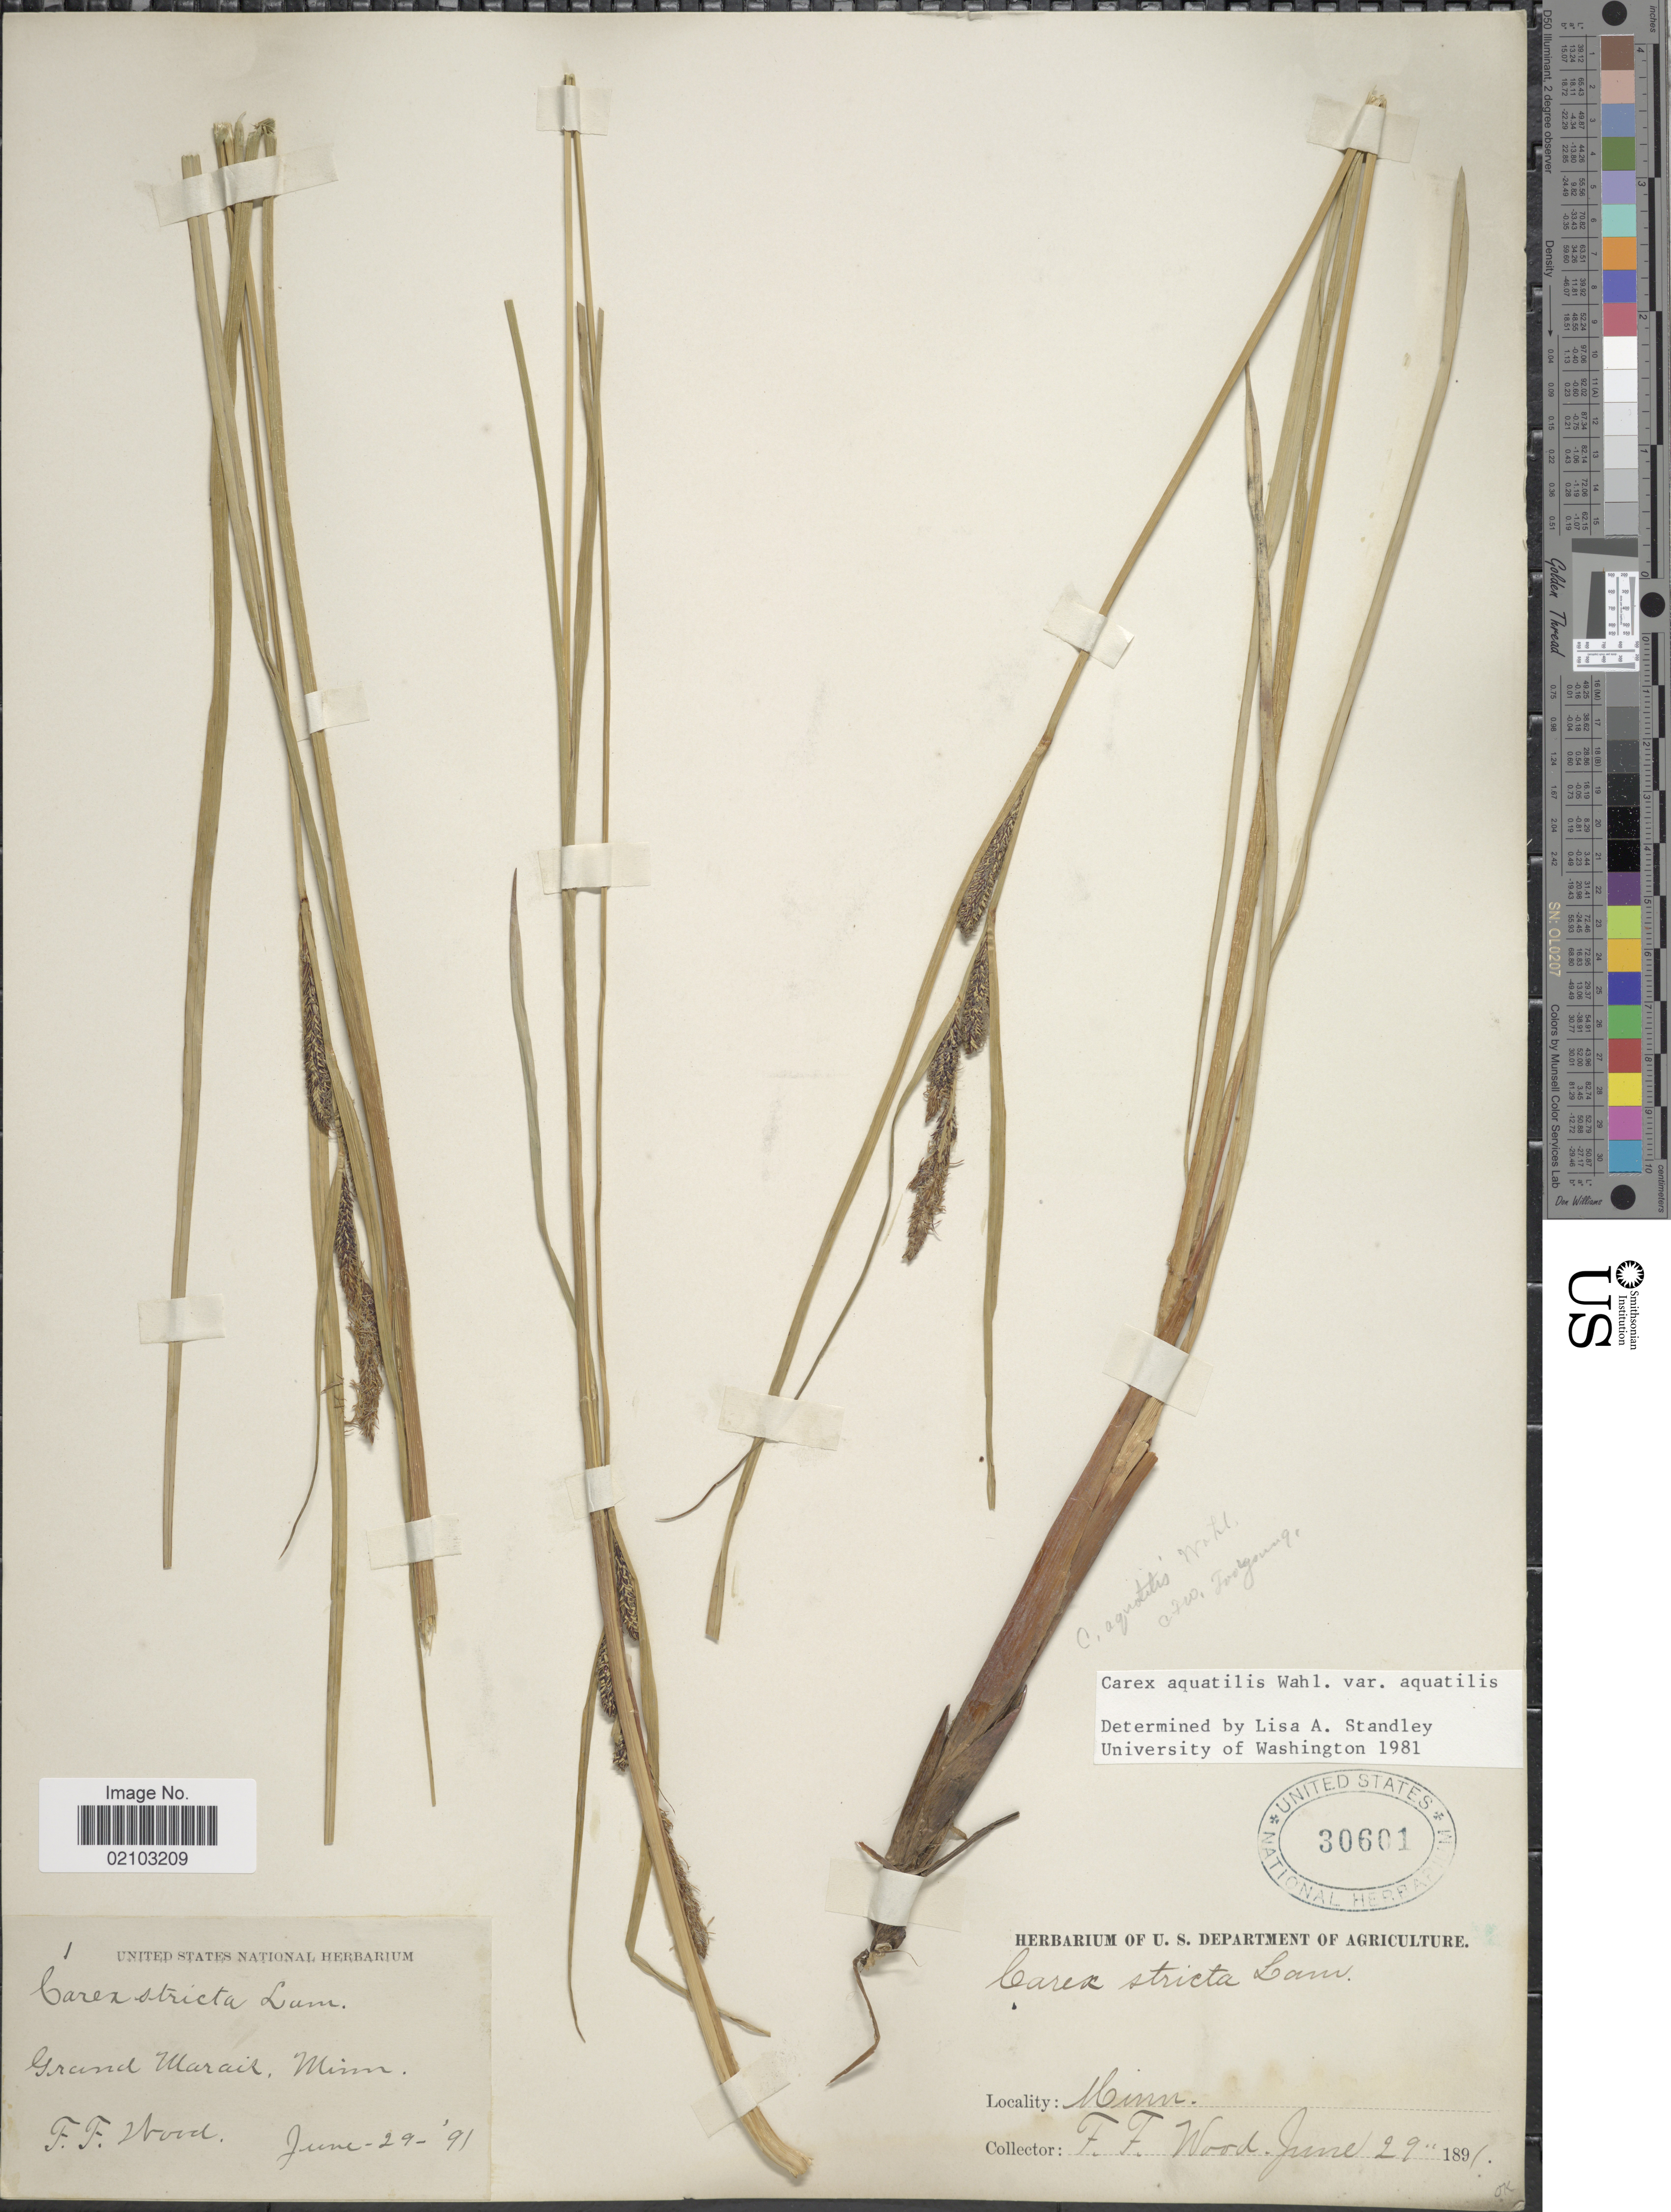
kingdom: Plantae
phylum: Tracheophyta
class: Liliopsida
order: Poales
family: Cyperaceae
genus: Carex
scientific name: Carex aquatilis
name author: Wahlenb.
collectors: F. Wood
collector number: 1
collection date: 1891-06-29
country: United States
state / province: Minnesota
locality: Grand Marais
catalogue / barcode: US 30601